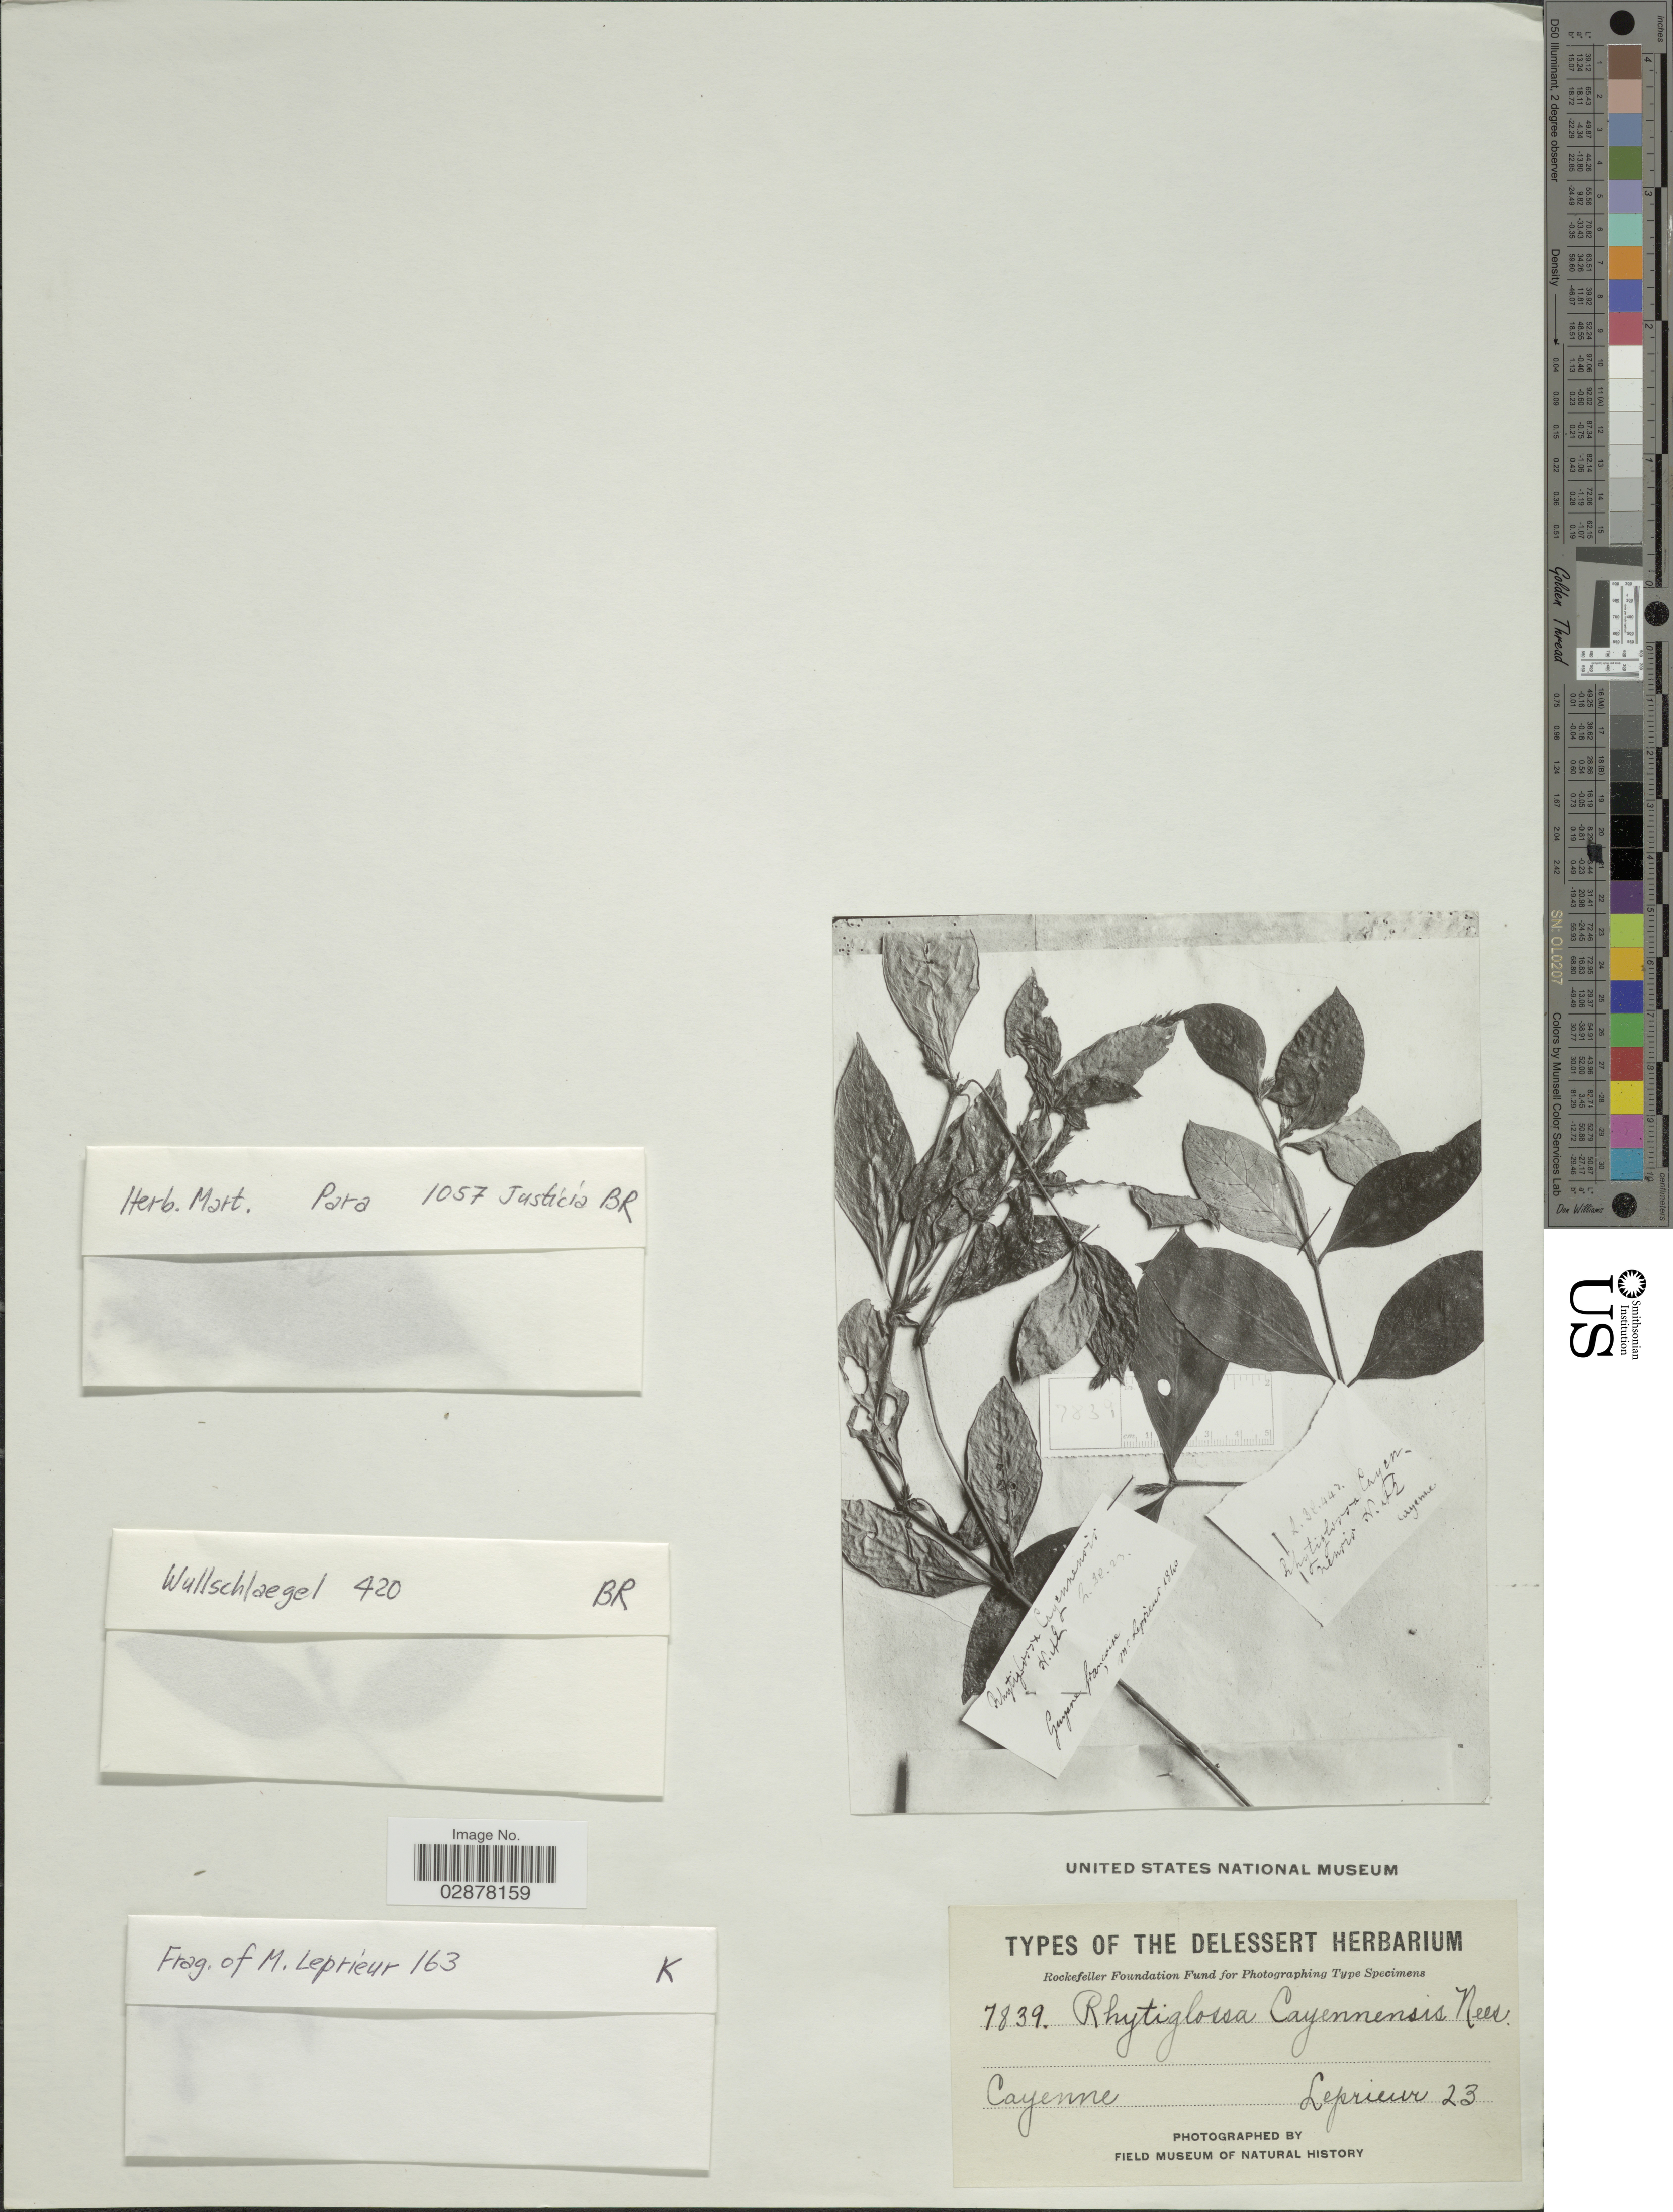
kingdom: Plantae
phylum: Tracheophyta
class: Magnoliopsida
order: Lamiales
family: Acanthaceae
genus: Justicia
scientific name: Justicia cayennensis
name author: (Nees) Lindau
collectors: F. M. R. Leprieur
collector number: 23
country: French Guiana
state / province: Cayenne